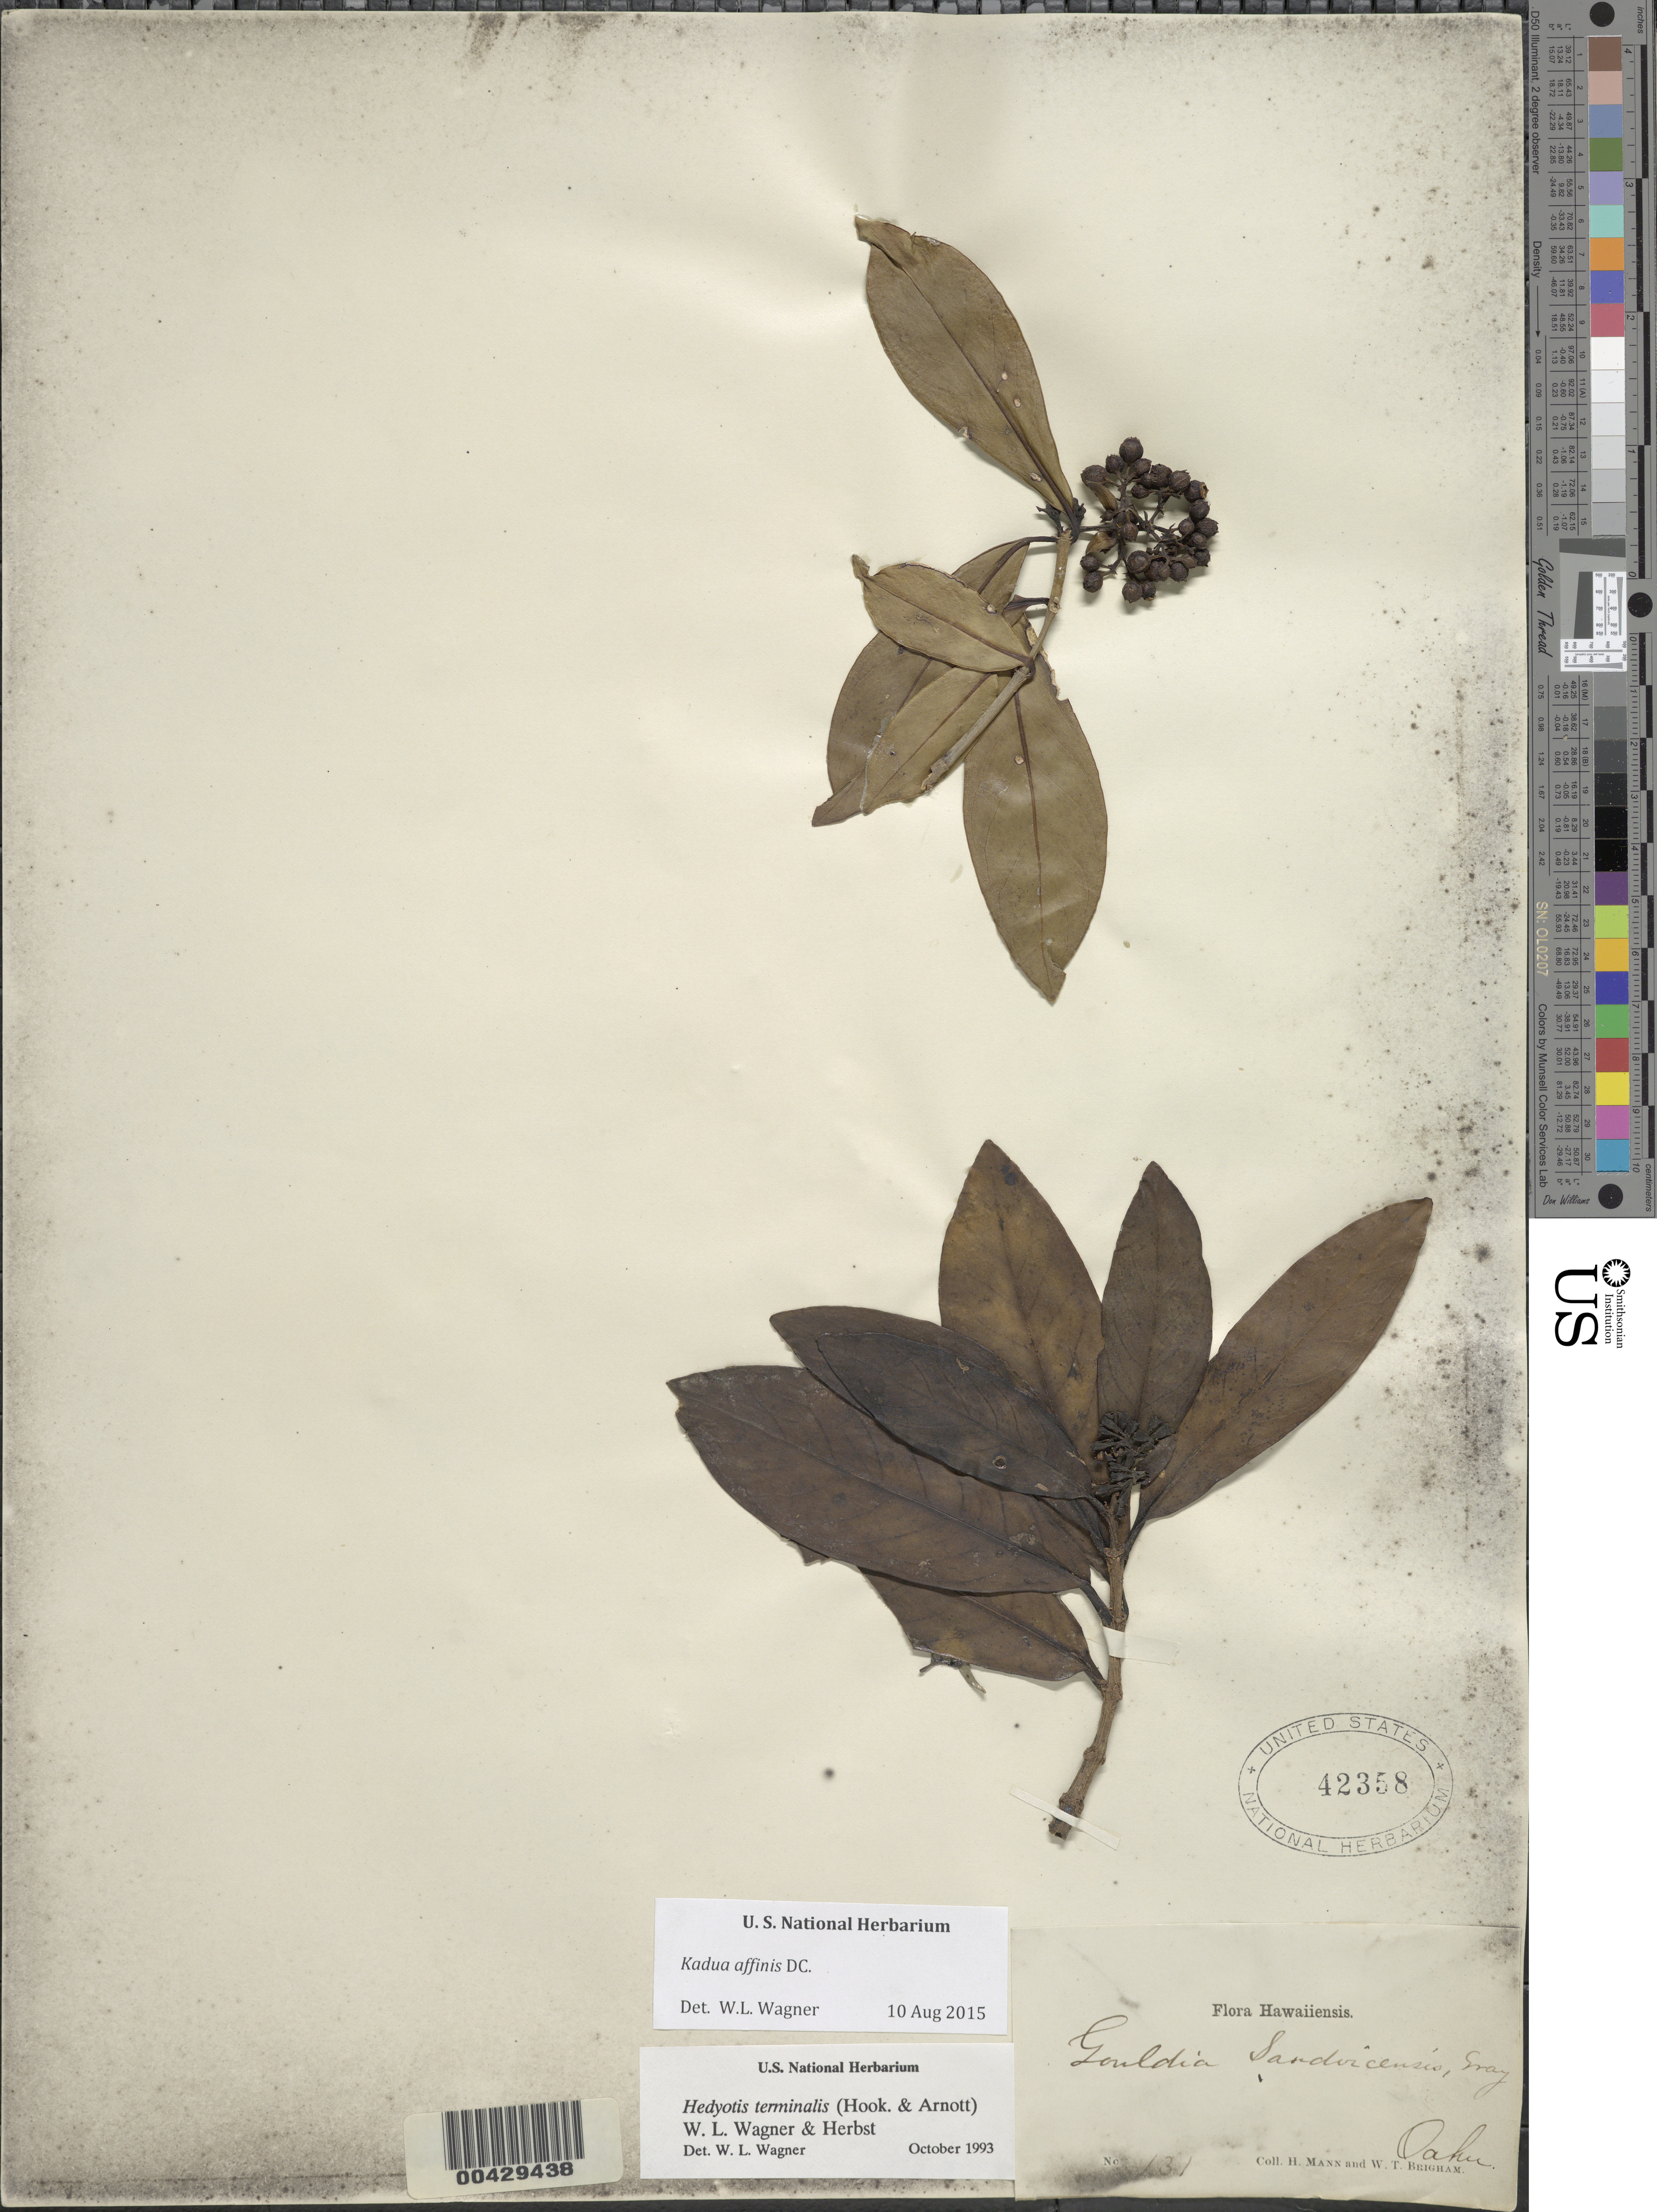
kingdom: Plantae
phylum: Tracheophyta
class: Magnoliopsida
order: Gentianales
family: Rubiaceae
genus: Kadua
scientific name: Kadua affinis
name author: DC.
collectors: H. Mann & W. T. Brigham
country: United States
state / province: Hawaii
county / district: Honolulu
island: Oahu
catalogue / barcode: US 42358